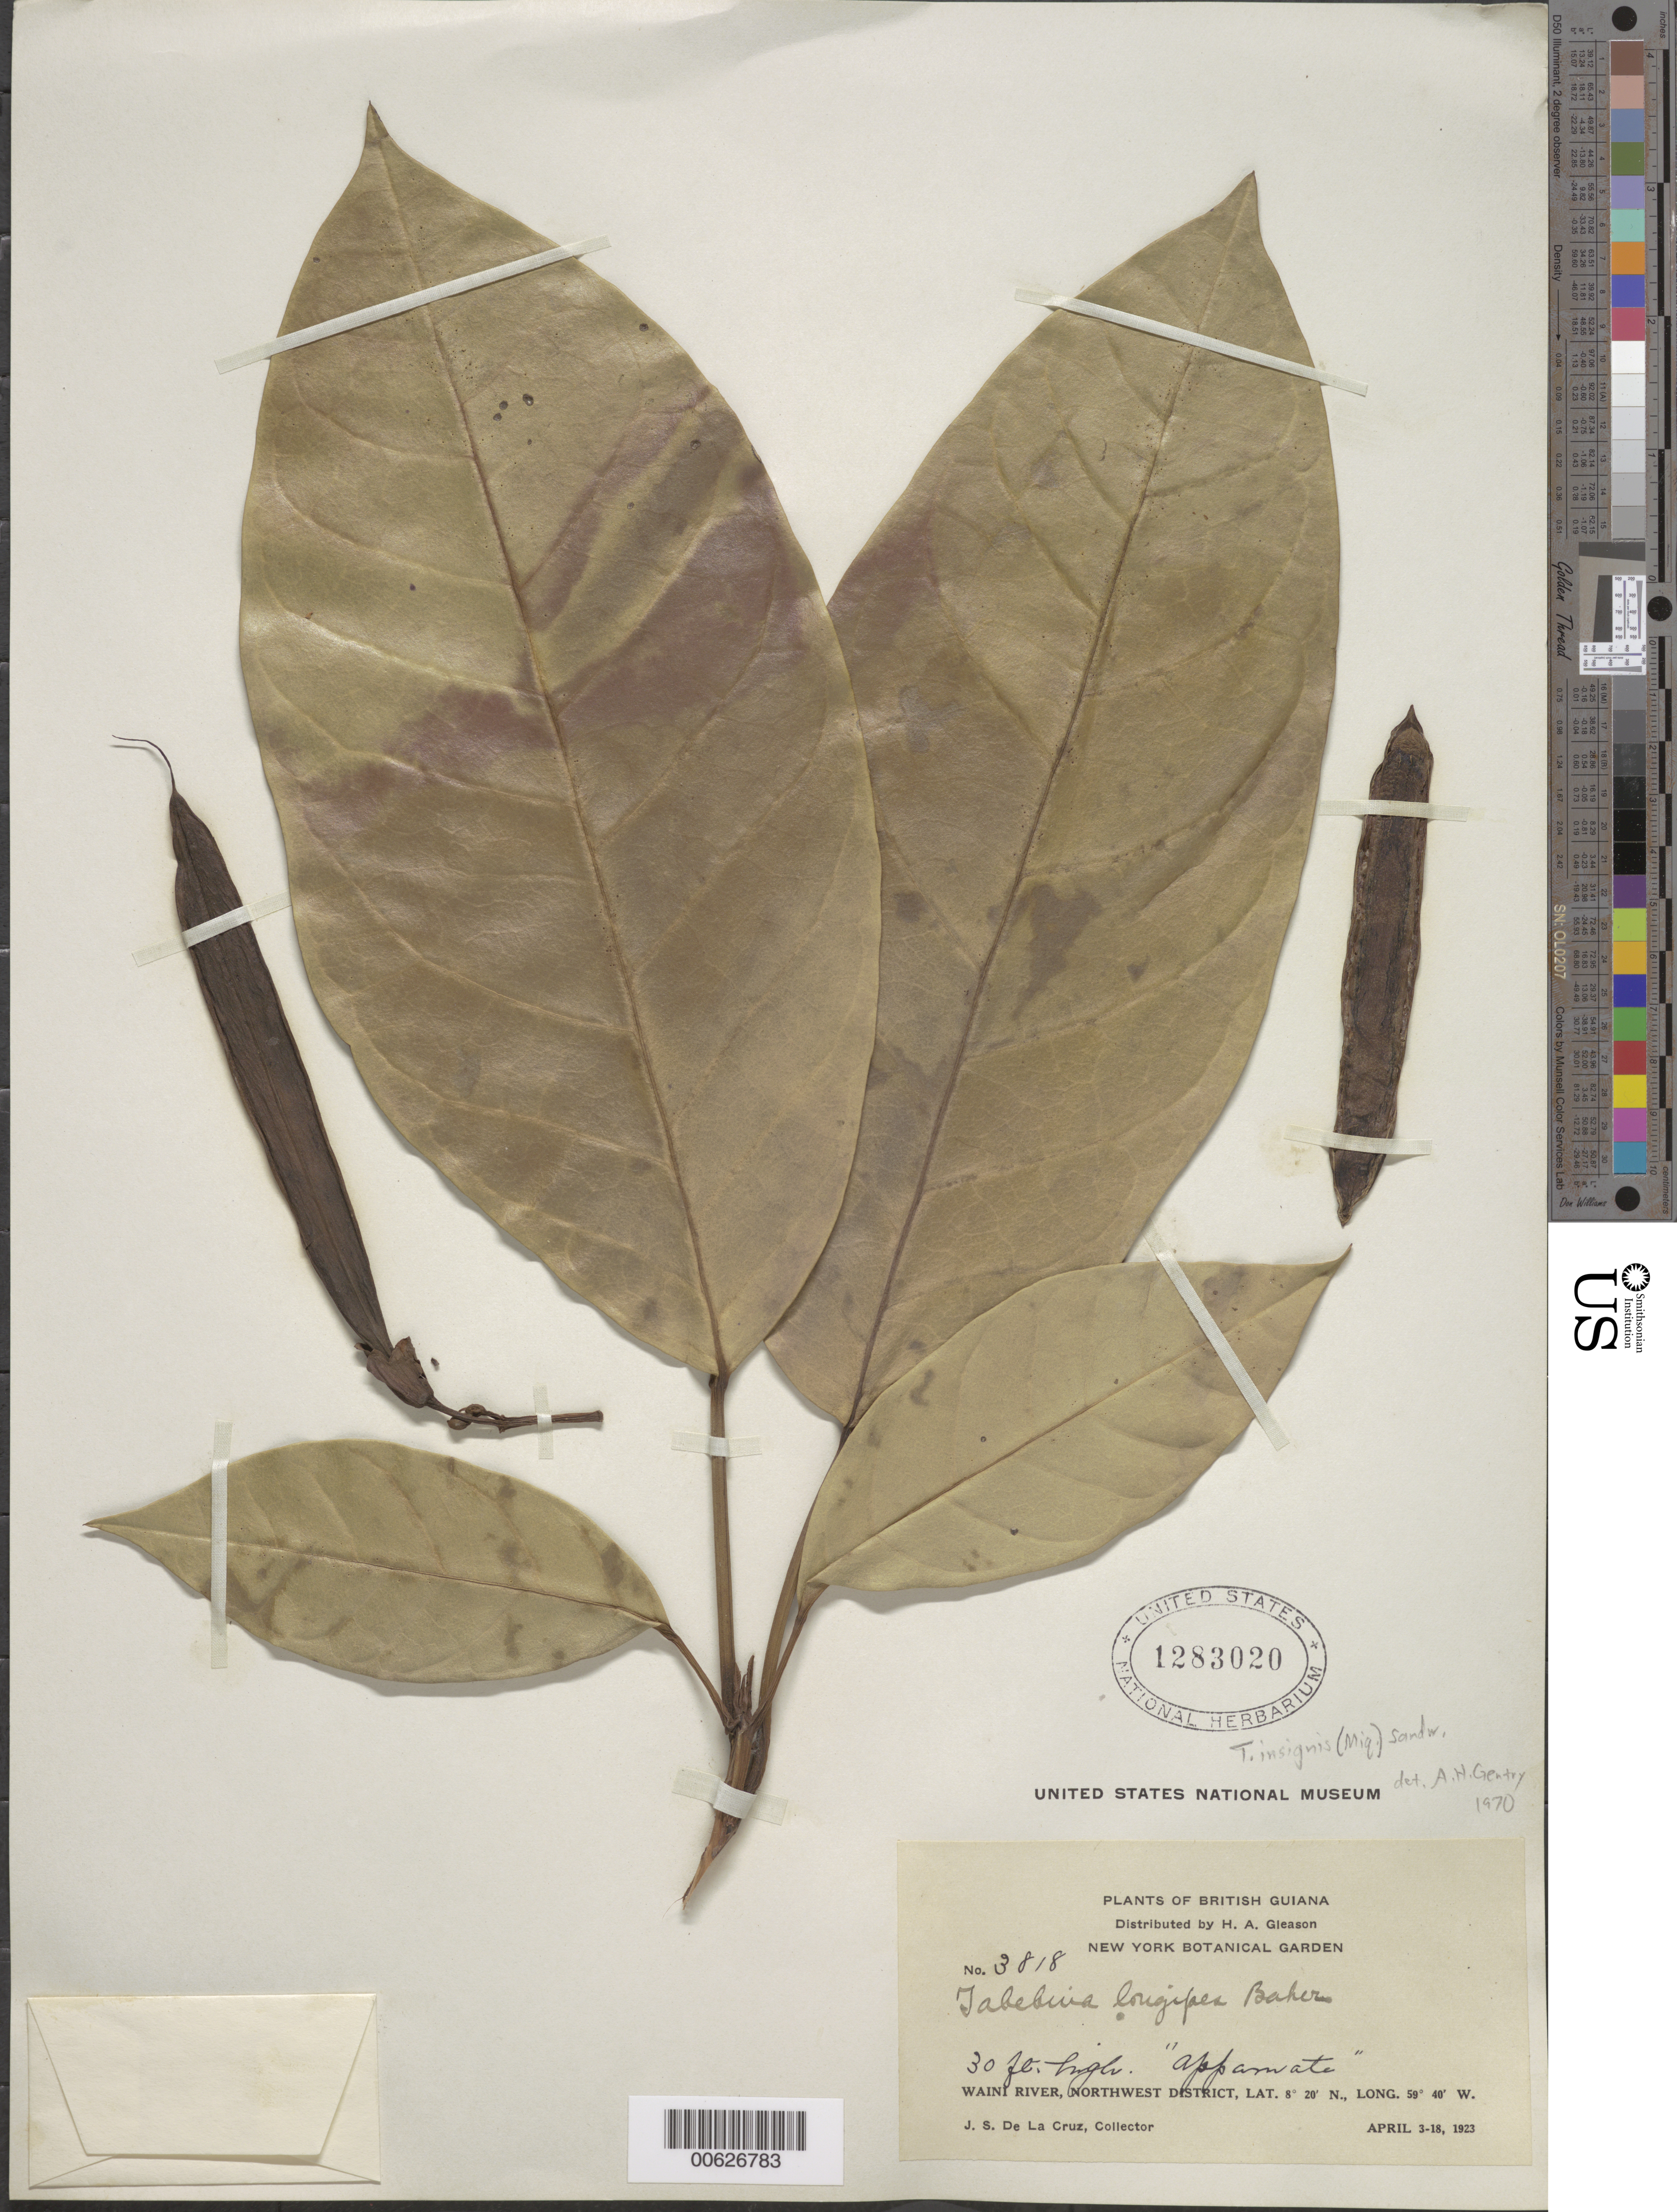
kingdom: Plantae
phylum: Tracheophyta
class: Magnoliopsida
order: Lamiales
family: Bignoniaceae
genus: Tabebuia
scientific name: Tabebuia insignis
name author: (Miq.) Sandwith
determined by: Gentry, A. H.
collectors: J. S. de la Cruz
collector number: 3818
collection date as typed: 3-Apr-23 to 18-Apr-23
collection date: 1923-04-03/1923-04-18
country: Guyana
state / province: Barima-Waini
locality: Waini R., NW District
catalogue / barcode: US 1283020